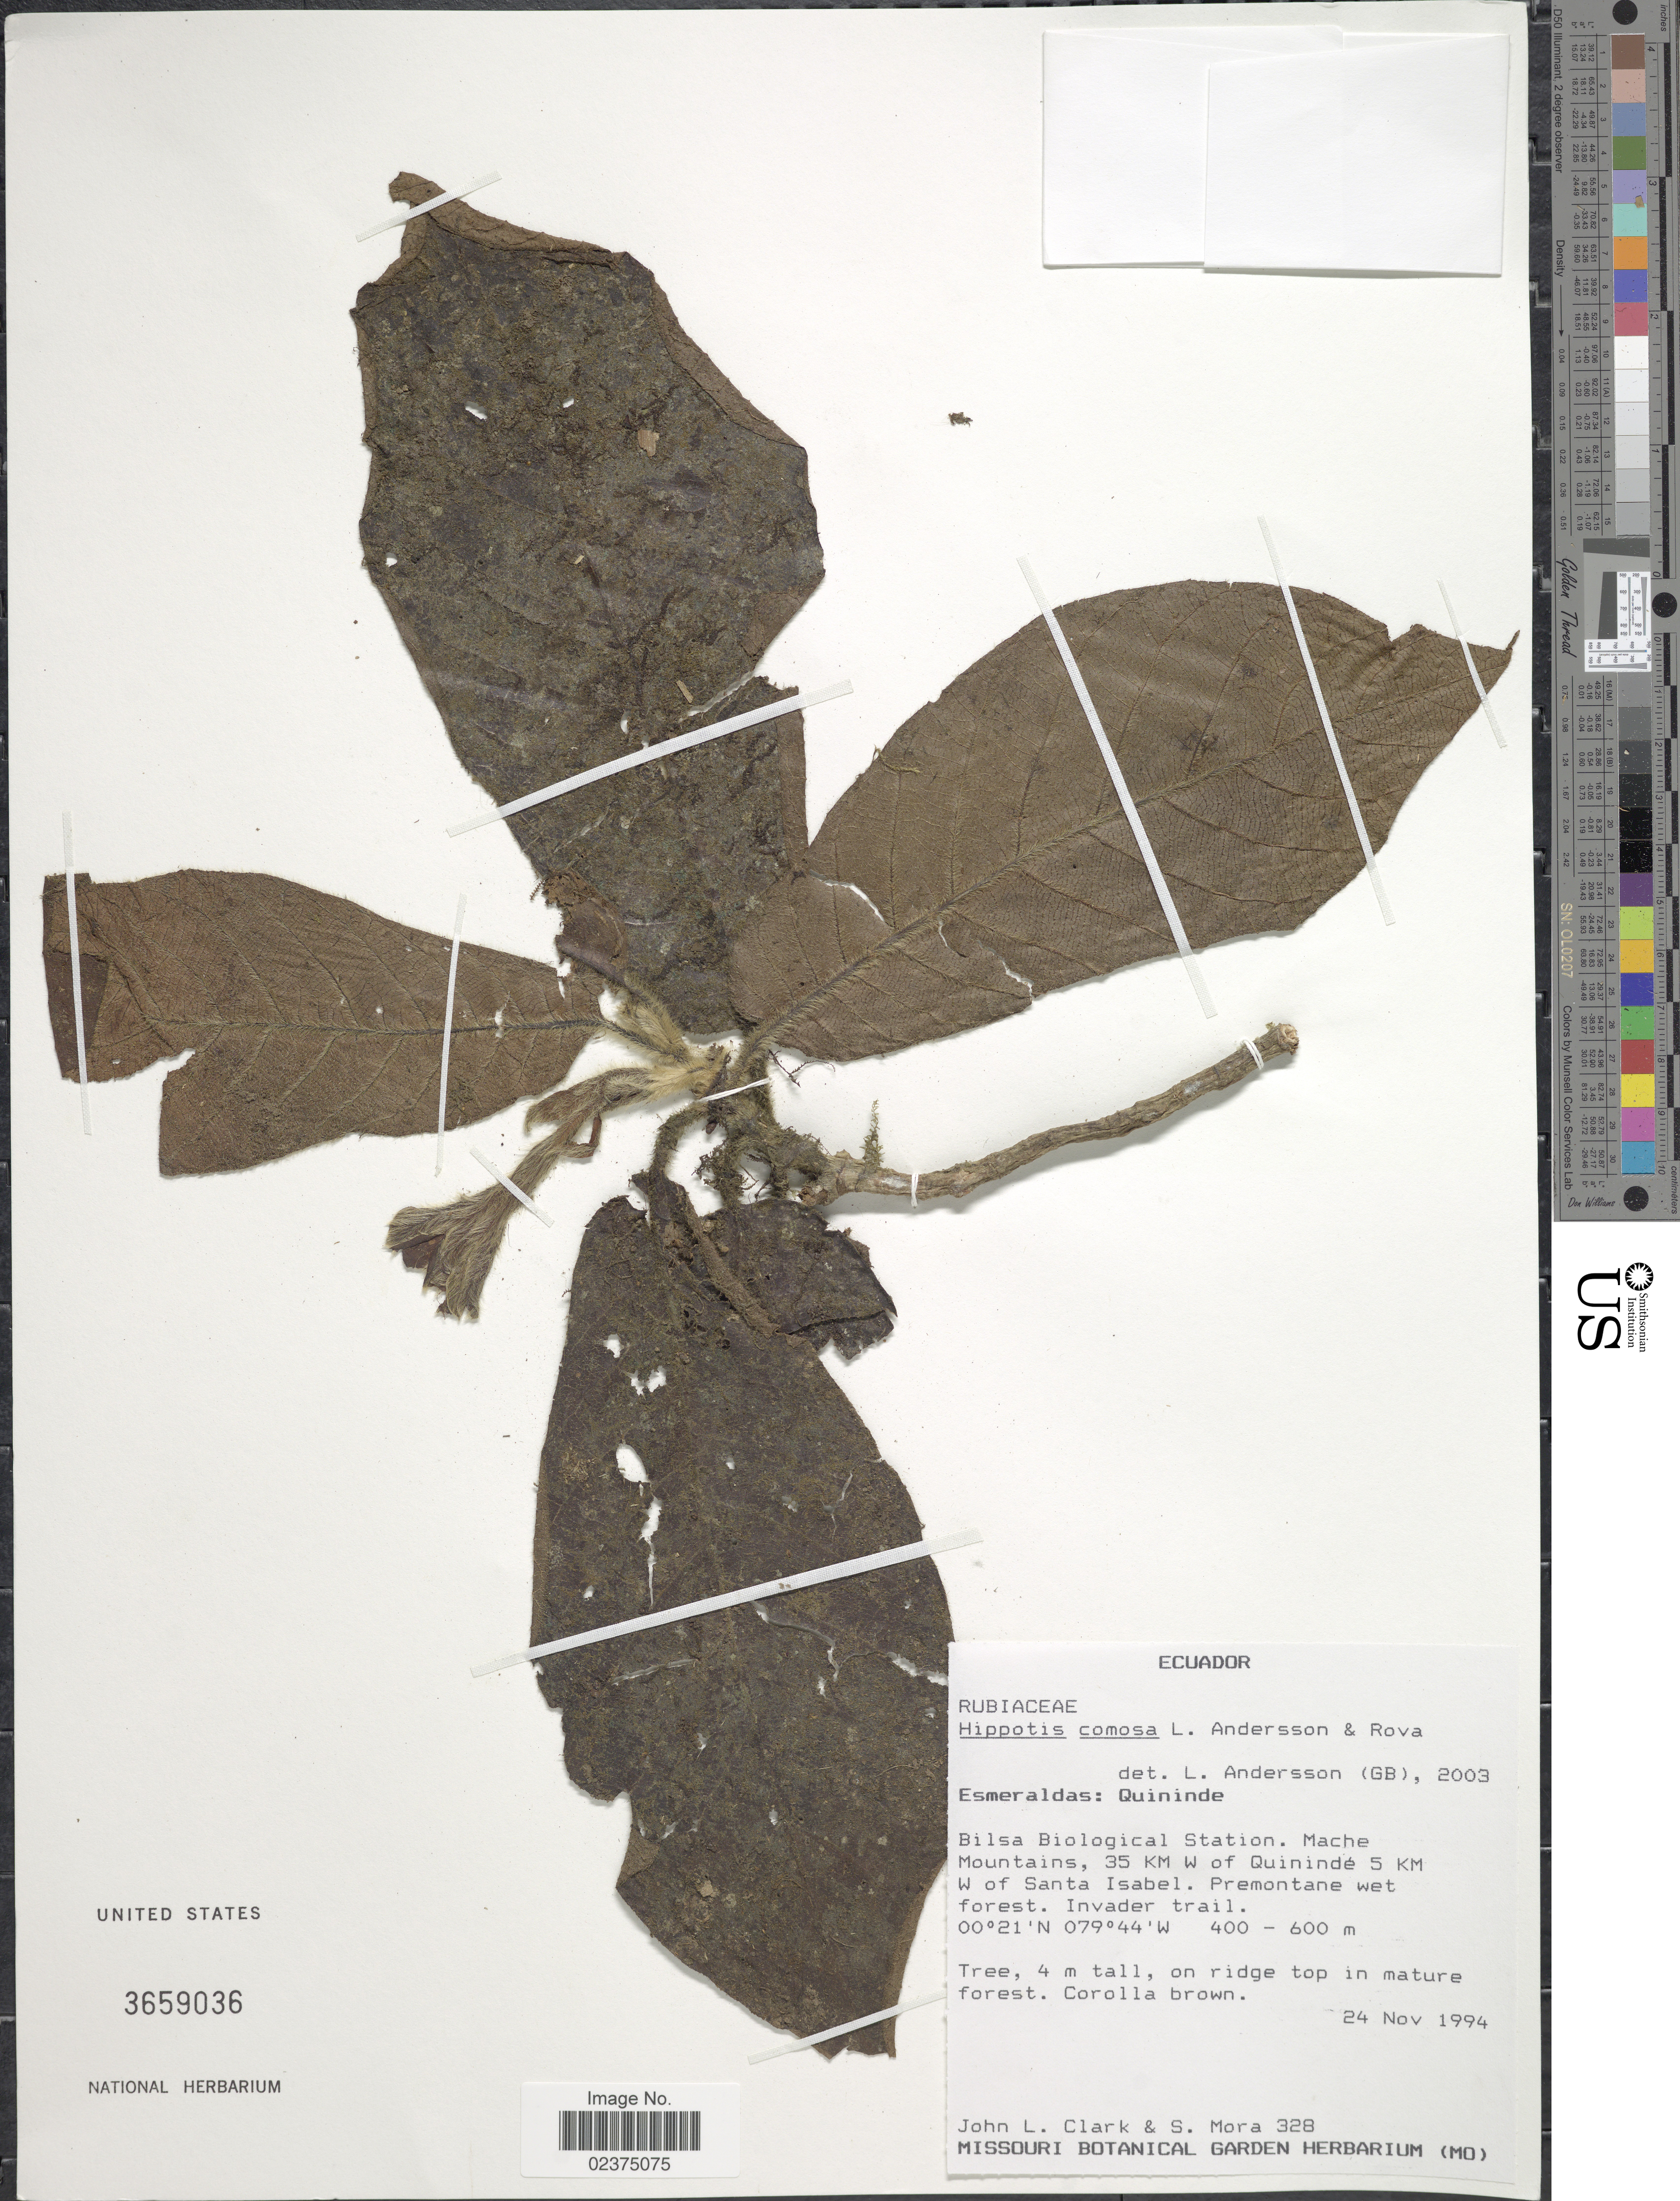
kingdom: Plantae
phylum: Tracheophyta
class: Magnoliopsida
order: Gentianales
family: Rubiaceae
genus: Hippotis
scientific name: Hippotis comosa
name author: L. Andersson & Rova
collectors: J. L. Clark & S. Mora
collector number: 328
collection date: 1994-11-24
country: Ecuador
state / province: Esmeraldas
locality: Quininde, Bilsa Biological Station, Mache Mountains, 35 Km W of Quininde 5 km W of Santa Isabel, Premontane wet forest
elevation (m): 400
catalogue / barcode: US 3659036